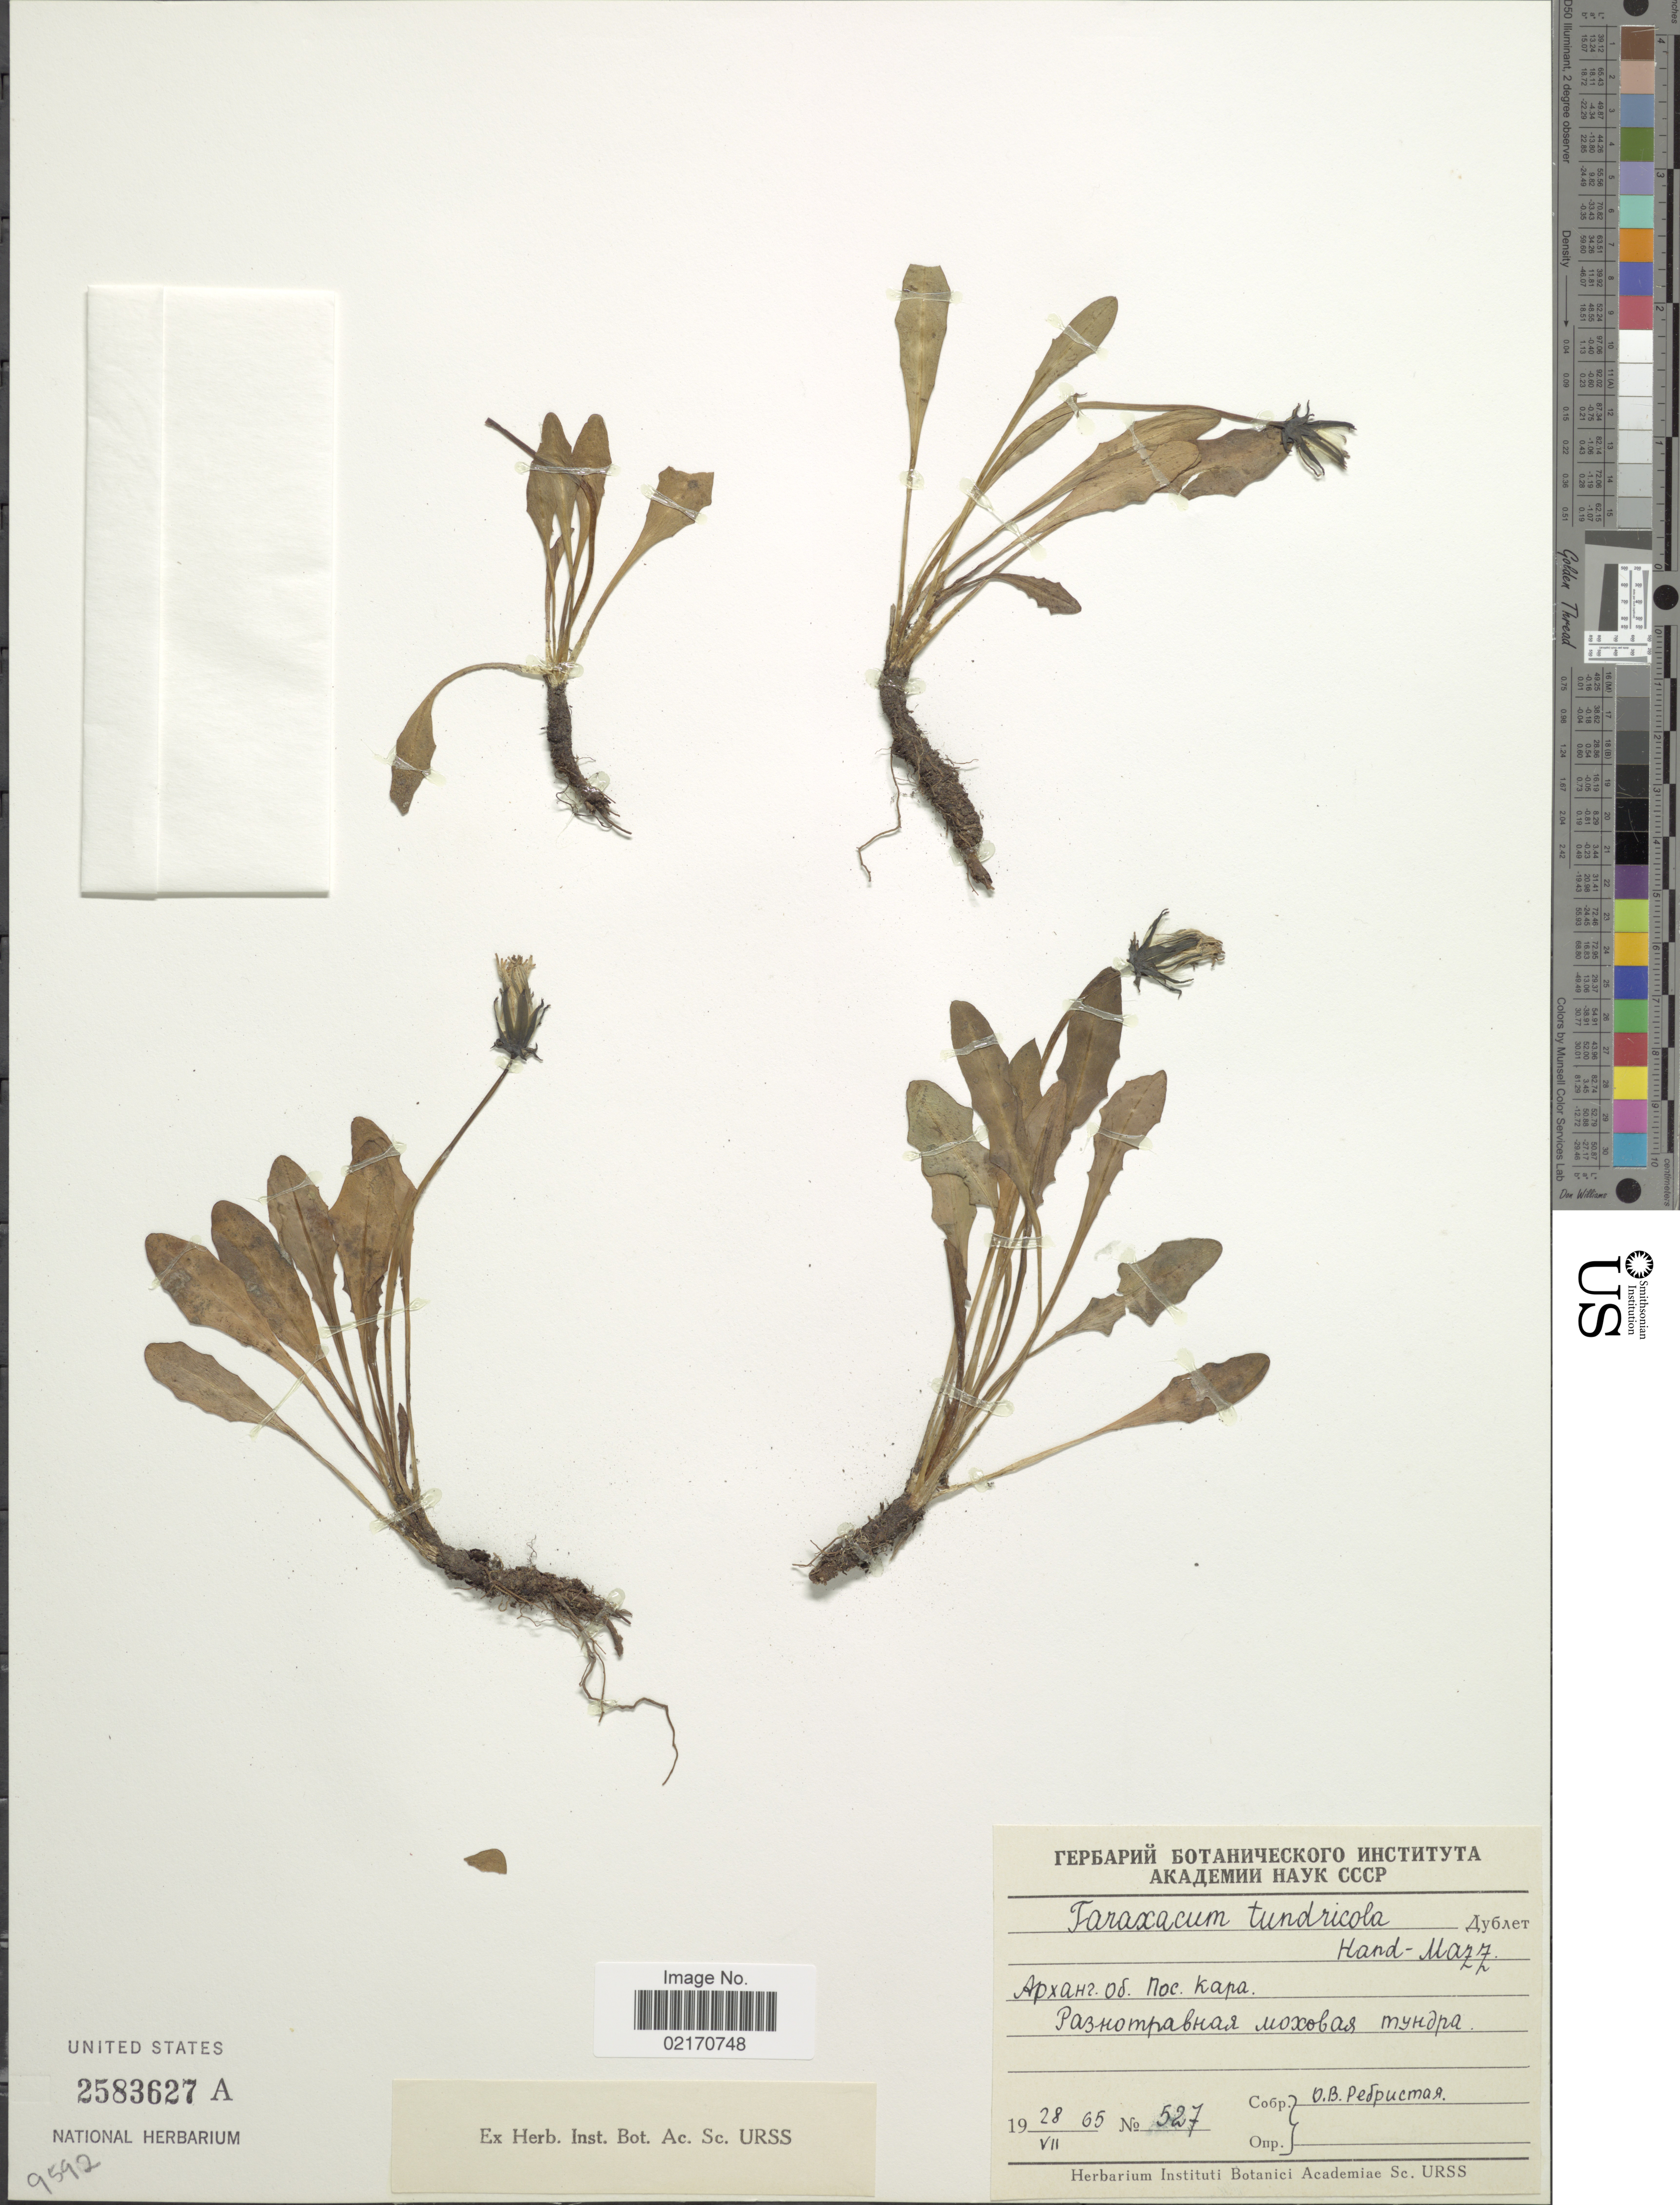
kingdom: Plantae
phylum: Tracheophyta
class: Magnoliopsida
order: Asterales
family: Asteraceae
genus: Taraxacum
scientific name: Taraxacum nivale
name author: Kihlm.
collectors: O. Rebristaya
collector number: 527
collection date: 1965-07-28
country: Russian Federation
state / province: Arkhangelsk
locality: Village Kara.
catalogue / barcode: US 2583627A